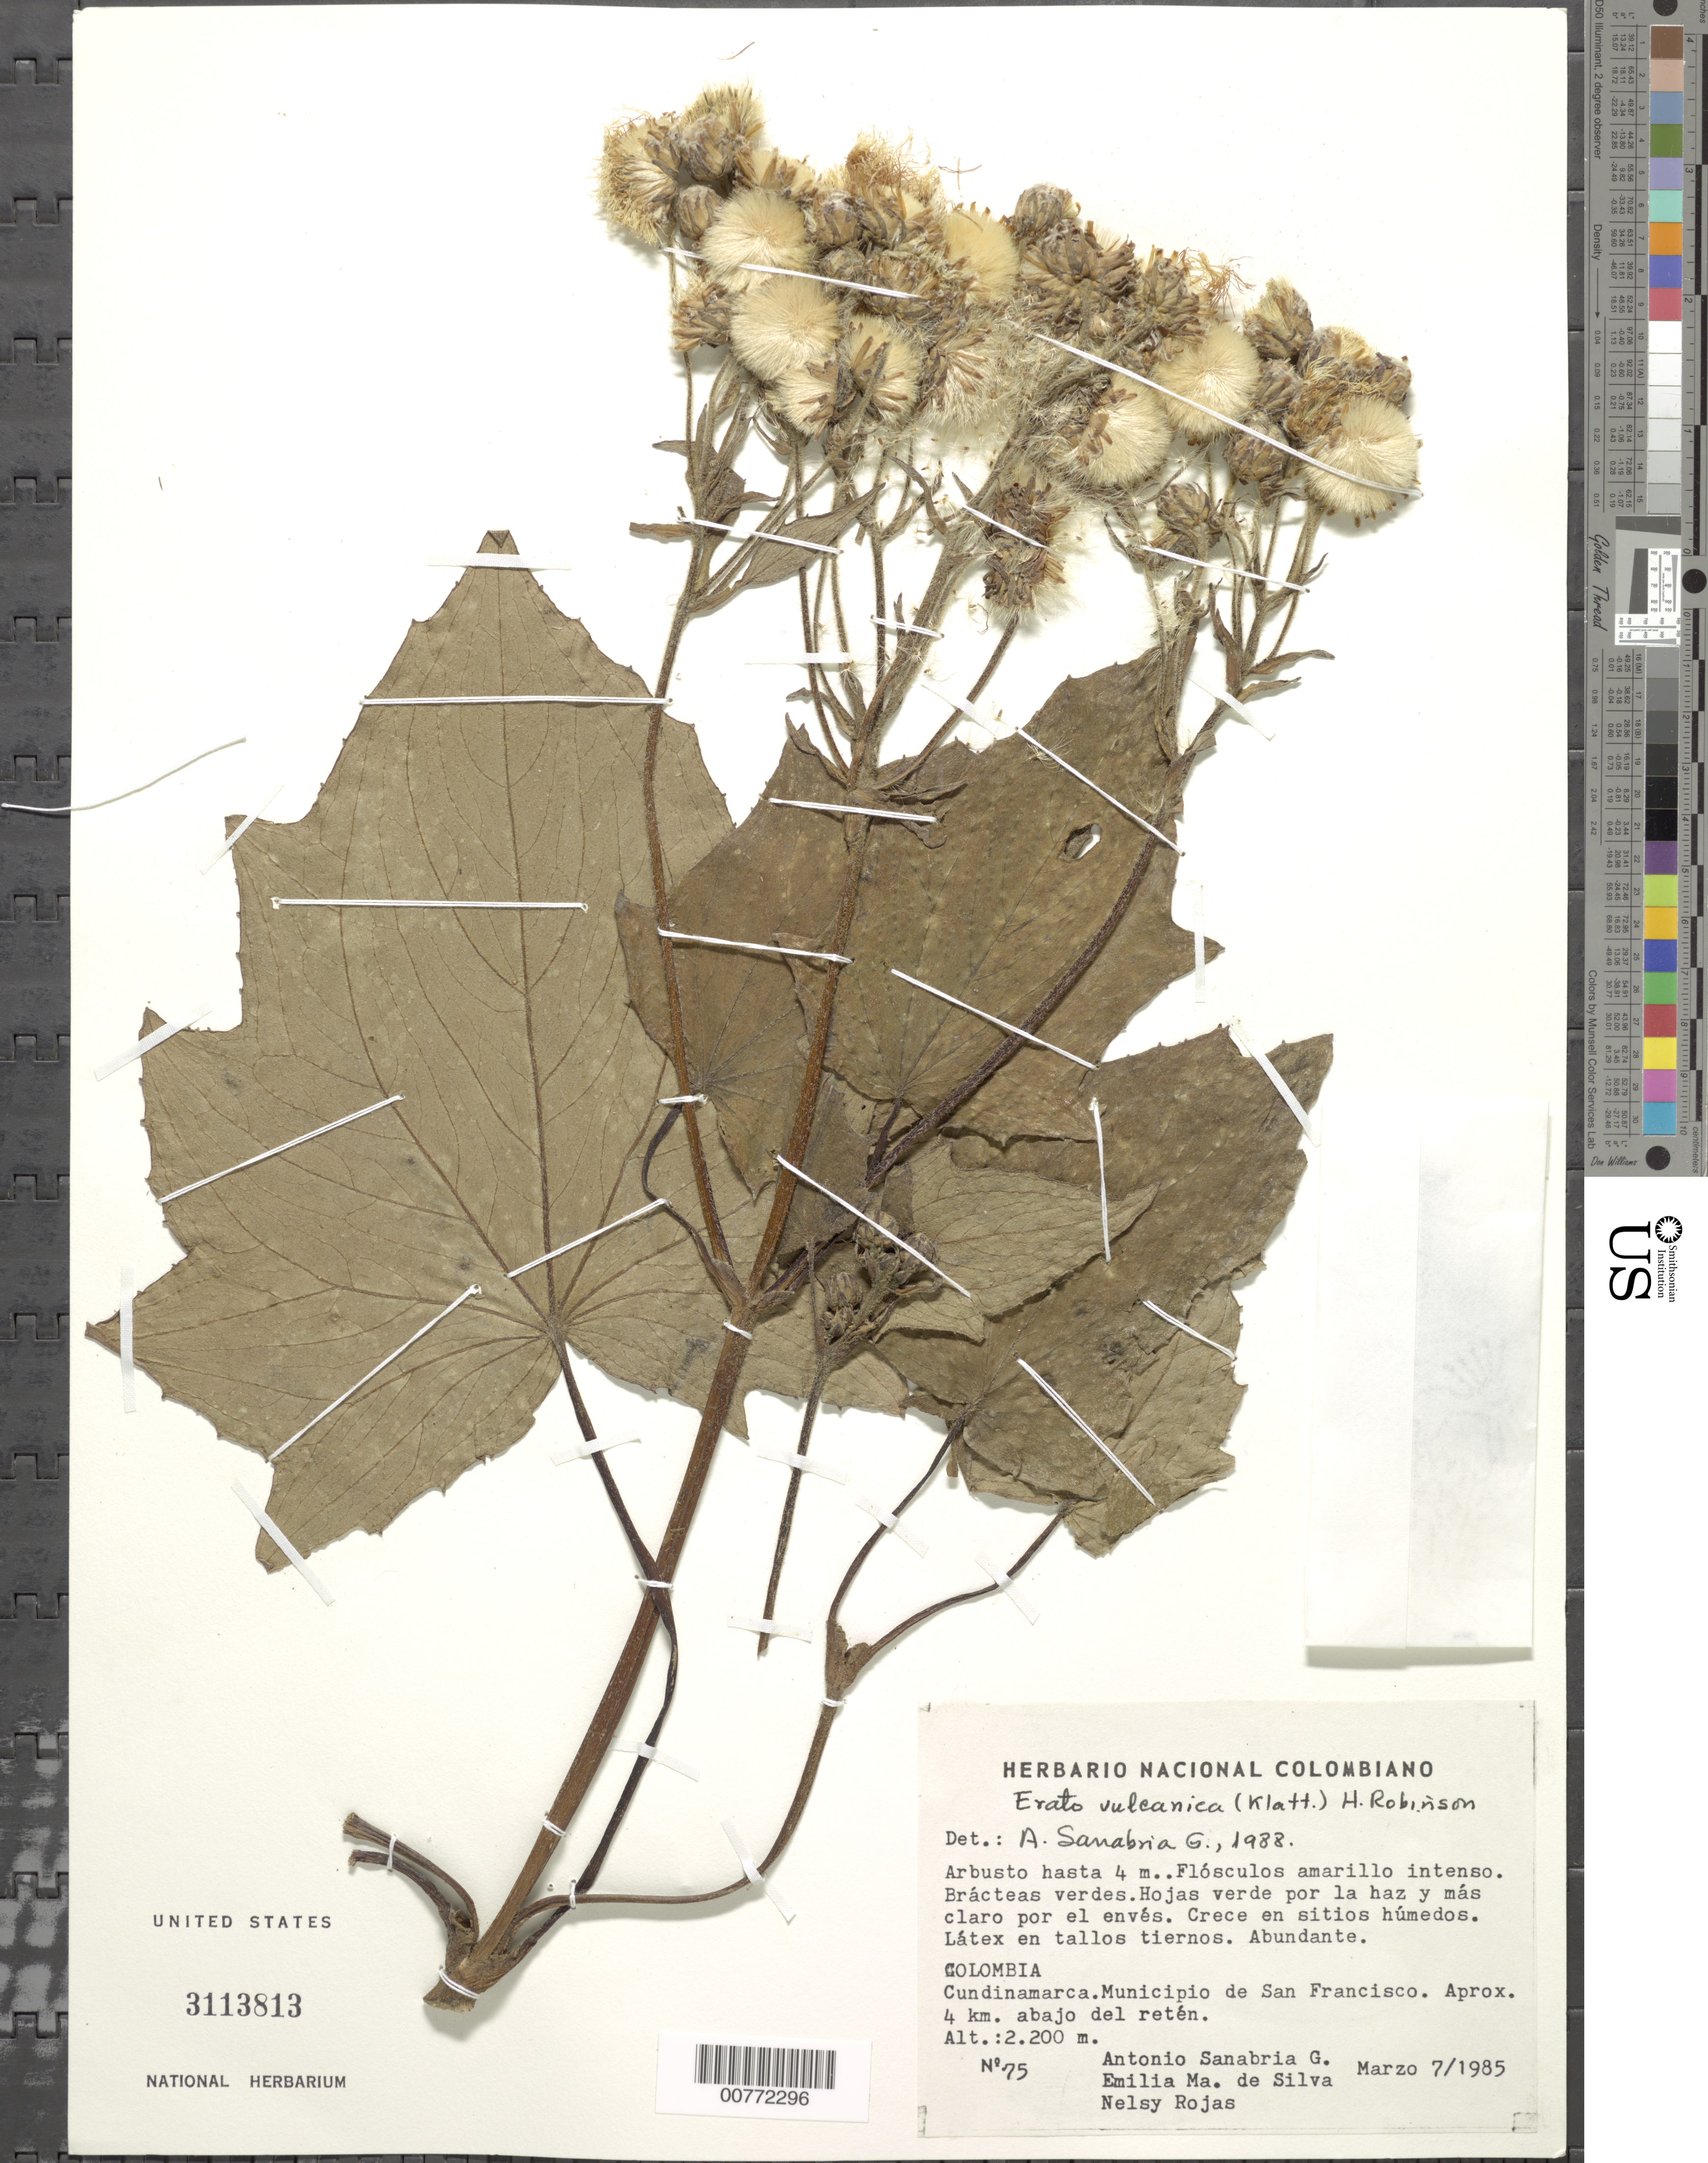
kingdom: Plantae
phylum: Tracheophyta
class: Magnoliopsida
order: Asterales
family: Asteraceae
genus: Erato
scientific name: Erato vulcanica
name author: (Klatt) H. Rob.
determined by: Sanabria G., A.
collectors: A. Sanabria G., E. Ma. De Silva & N. Rojas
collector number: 75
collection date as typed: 7-Mar-85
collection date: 1985-03-07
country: Colombia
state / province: Cundinamarca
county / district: San Francisco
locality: San Franciscoca , 4 km abajo del reten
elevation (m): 2200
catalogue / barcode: US 3113813